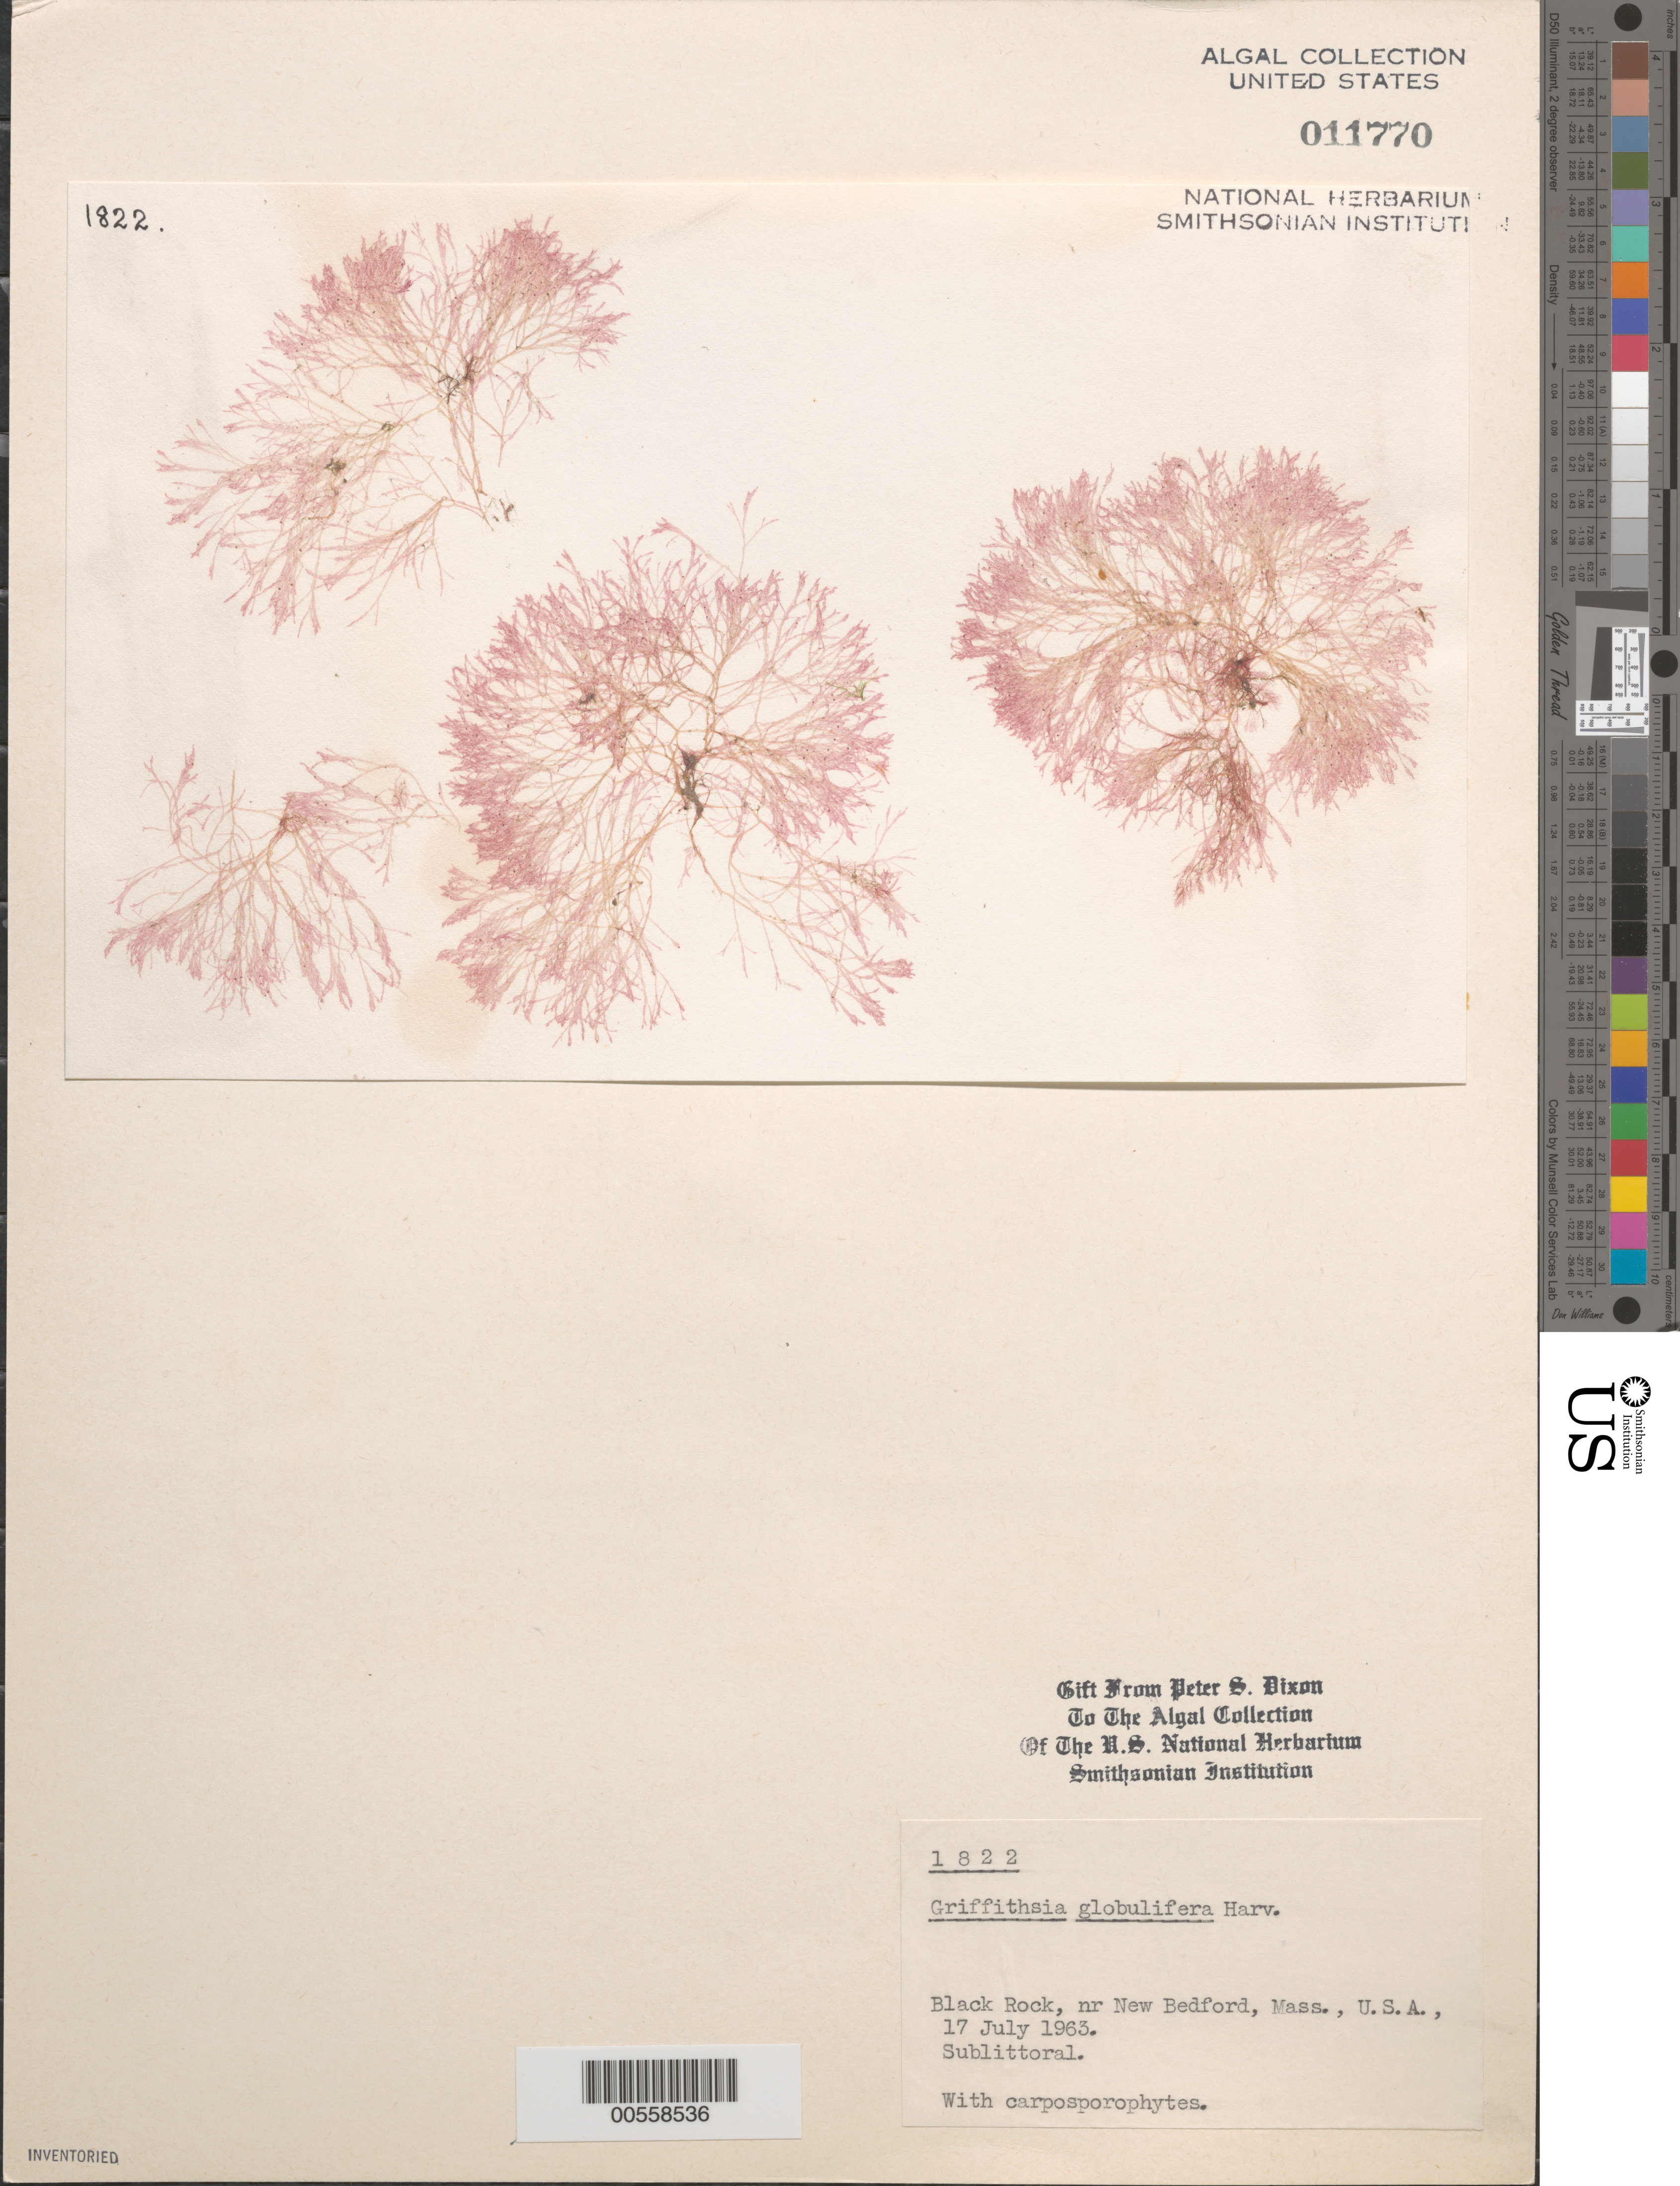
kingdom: Plantae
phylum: Rhodophyta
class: Florideophyceae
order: Ceramiales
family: Wrangeliaceae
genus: Griffithsia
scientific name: Griffithsia globulifera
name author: Harv. ex Kütz.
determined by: Dixon, P. S.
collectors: P. S. Dixon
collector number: PSD 1822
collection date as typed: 17 Jul 1963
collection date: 1963-07-17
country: United States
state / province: Massachusetts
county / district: Bristol County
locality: Black Rock, near New Bedford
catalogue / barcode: US 11770